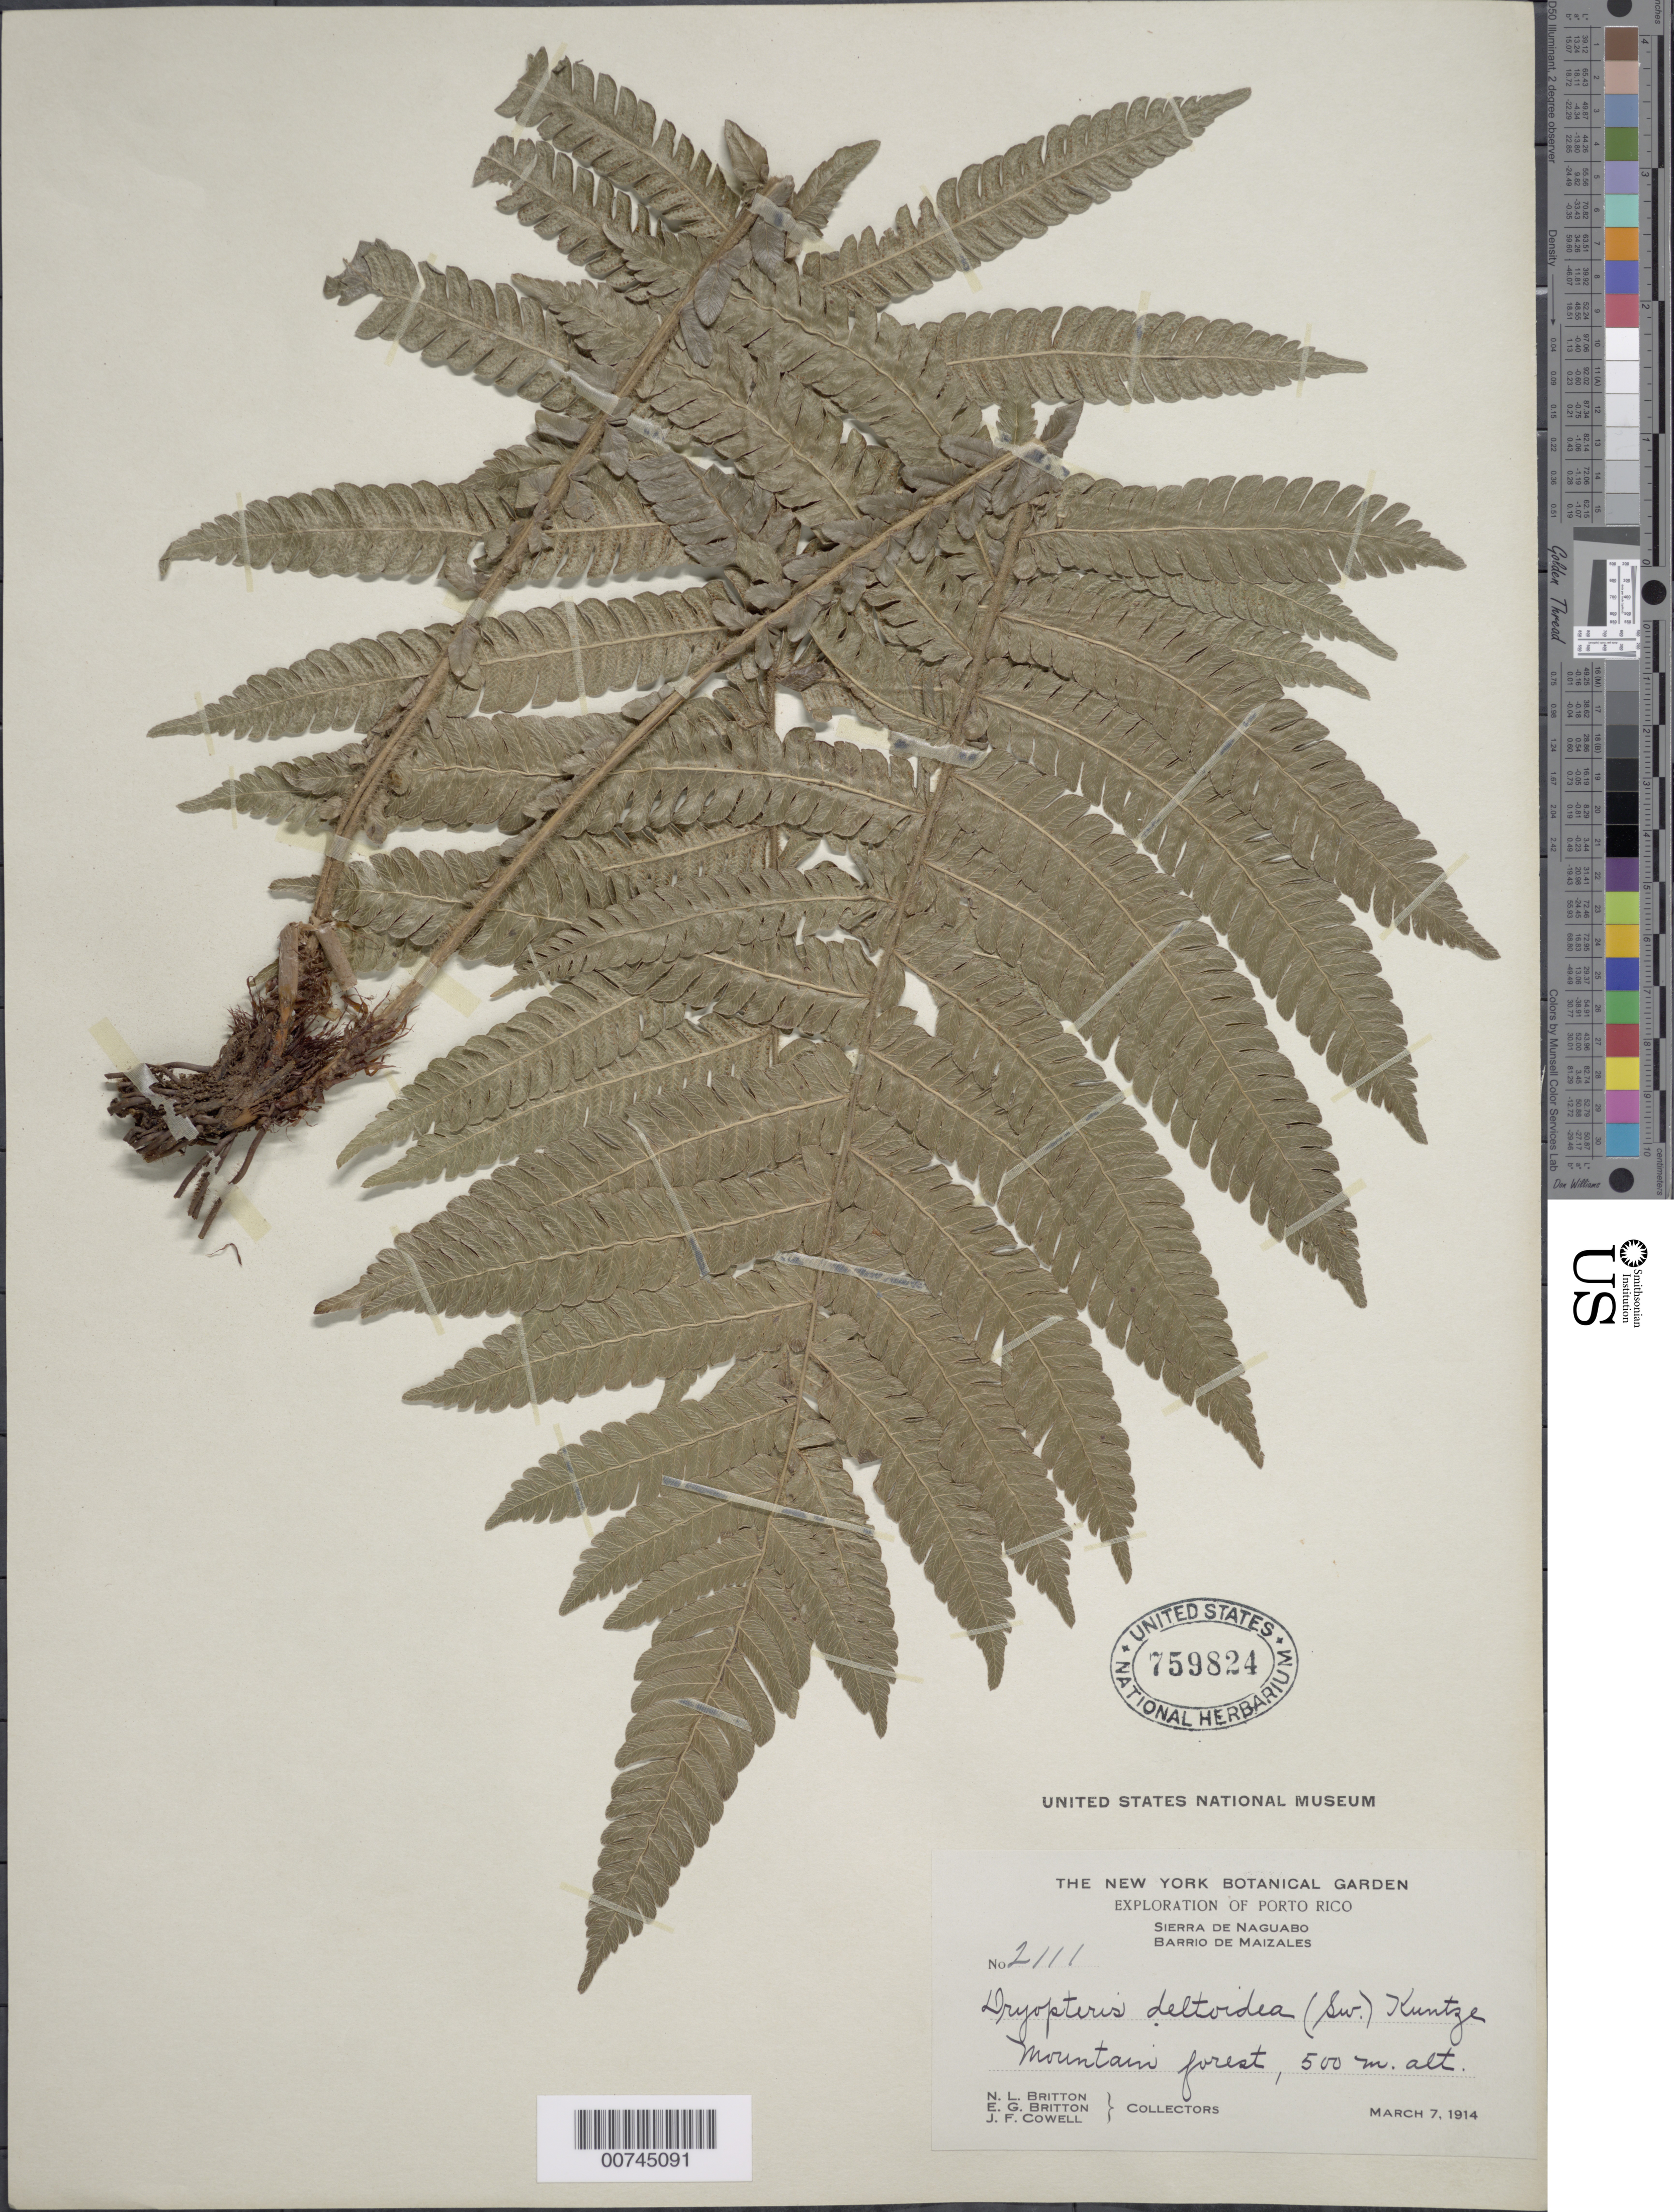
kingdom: Plantae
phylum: Tracheophyta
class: Polypodiopsida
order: Polypodiales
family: Thelypteridaceae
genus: Steiropteris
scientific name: Steiropteris deltoidea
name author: (Sw.) Pic. Serm.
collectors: N. Britton, E. G. Britton & J. F. Cowell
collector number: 2111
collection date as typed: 07 Mar 1914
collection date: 1914-03-07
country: Puerto Rico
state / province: Naguabo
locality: Sierra de Naguabo, Barrio de Maizales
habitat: Mountain forest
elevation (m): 500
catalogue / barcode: US 759824